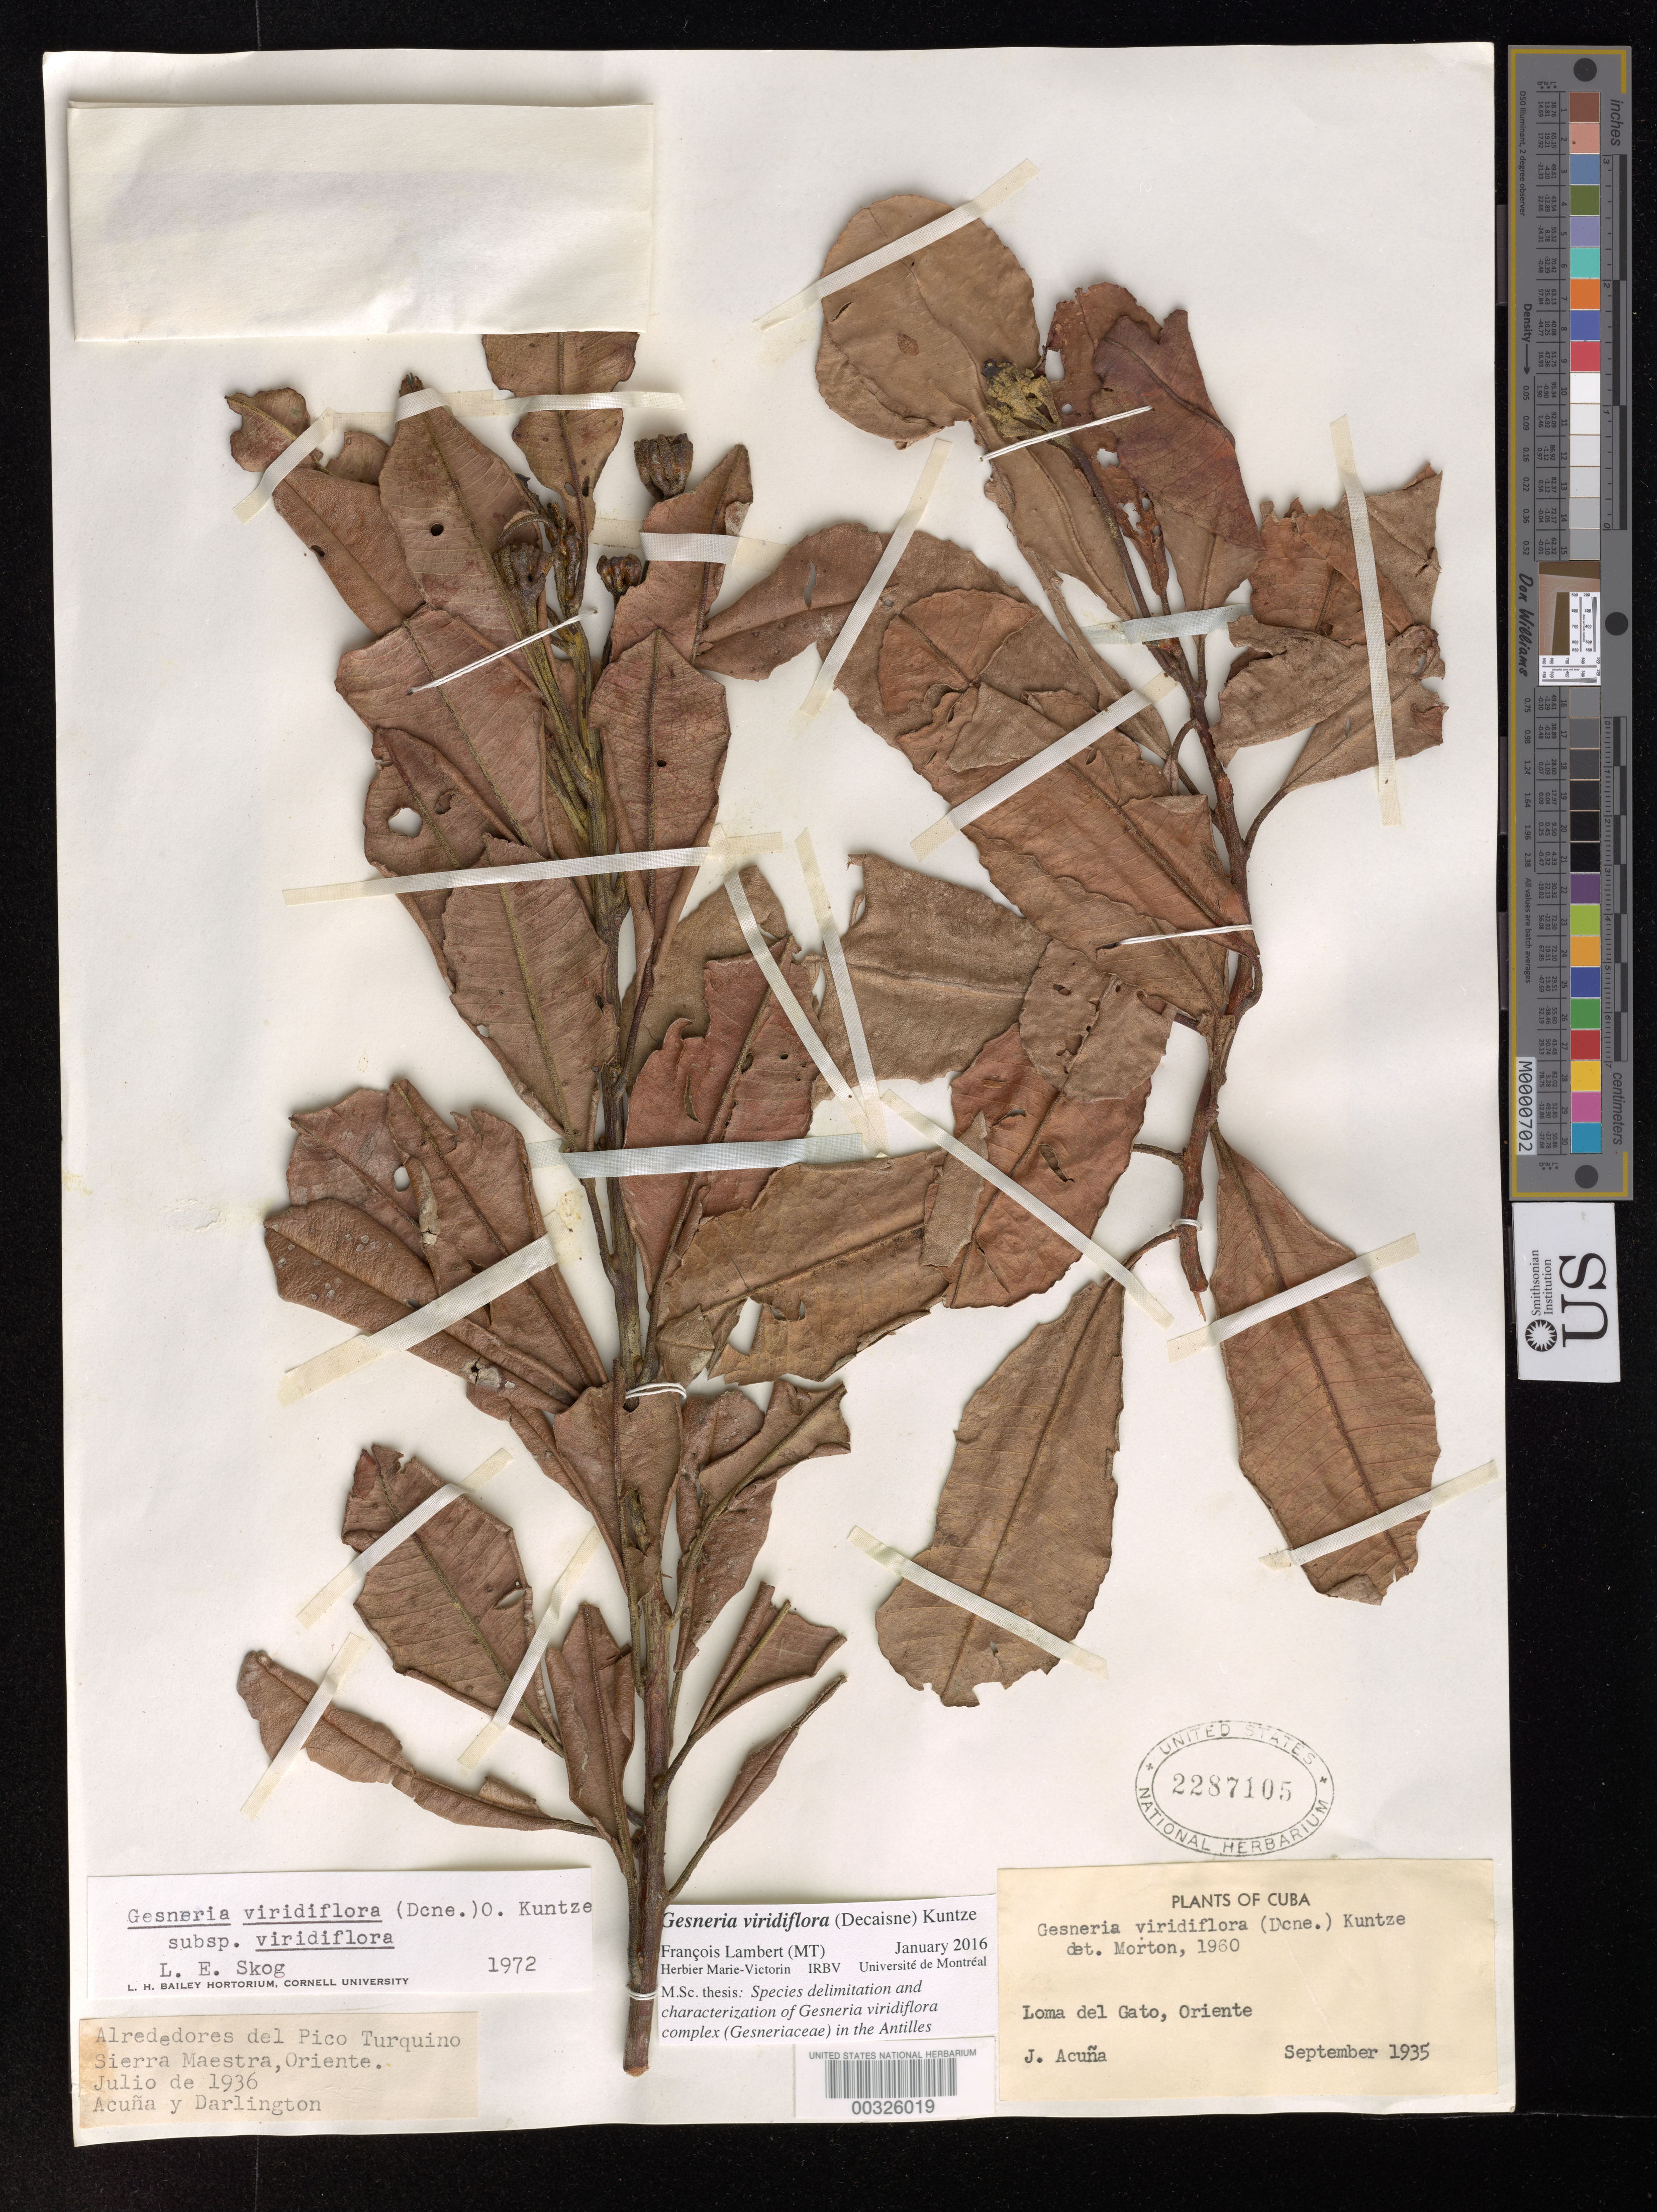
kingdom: Plantae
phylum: Tracheophyta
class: Magnoliopsida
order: Lamiales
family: Gesneriaceae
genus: Gesneria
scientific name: Gesneria viridiflora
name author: (Decne.) Kuntze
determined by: Lambert, Francois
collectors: J. Acuña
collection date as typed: Sep 1935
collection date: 1935-09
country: Cuba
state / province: Oriente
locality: Loma del Gato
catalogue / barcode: US 2287105